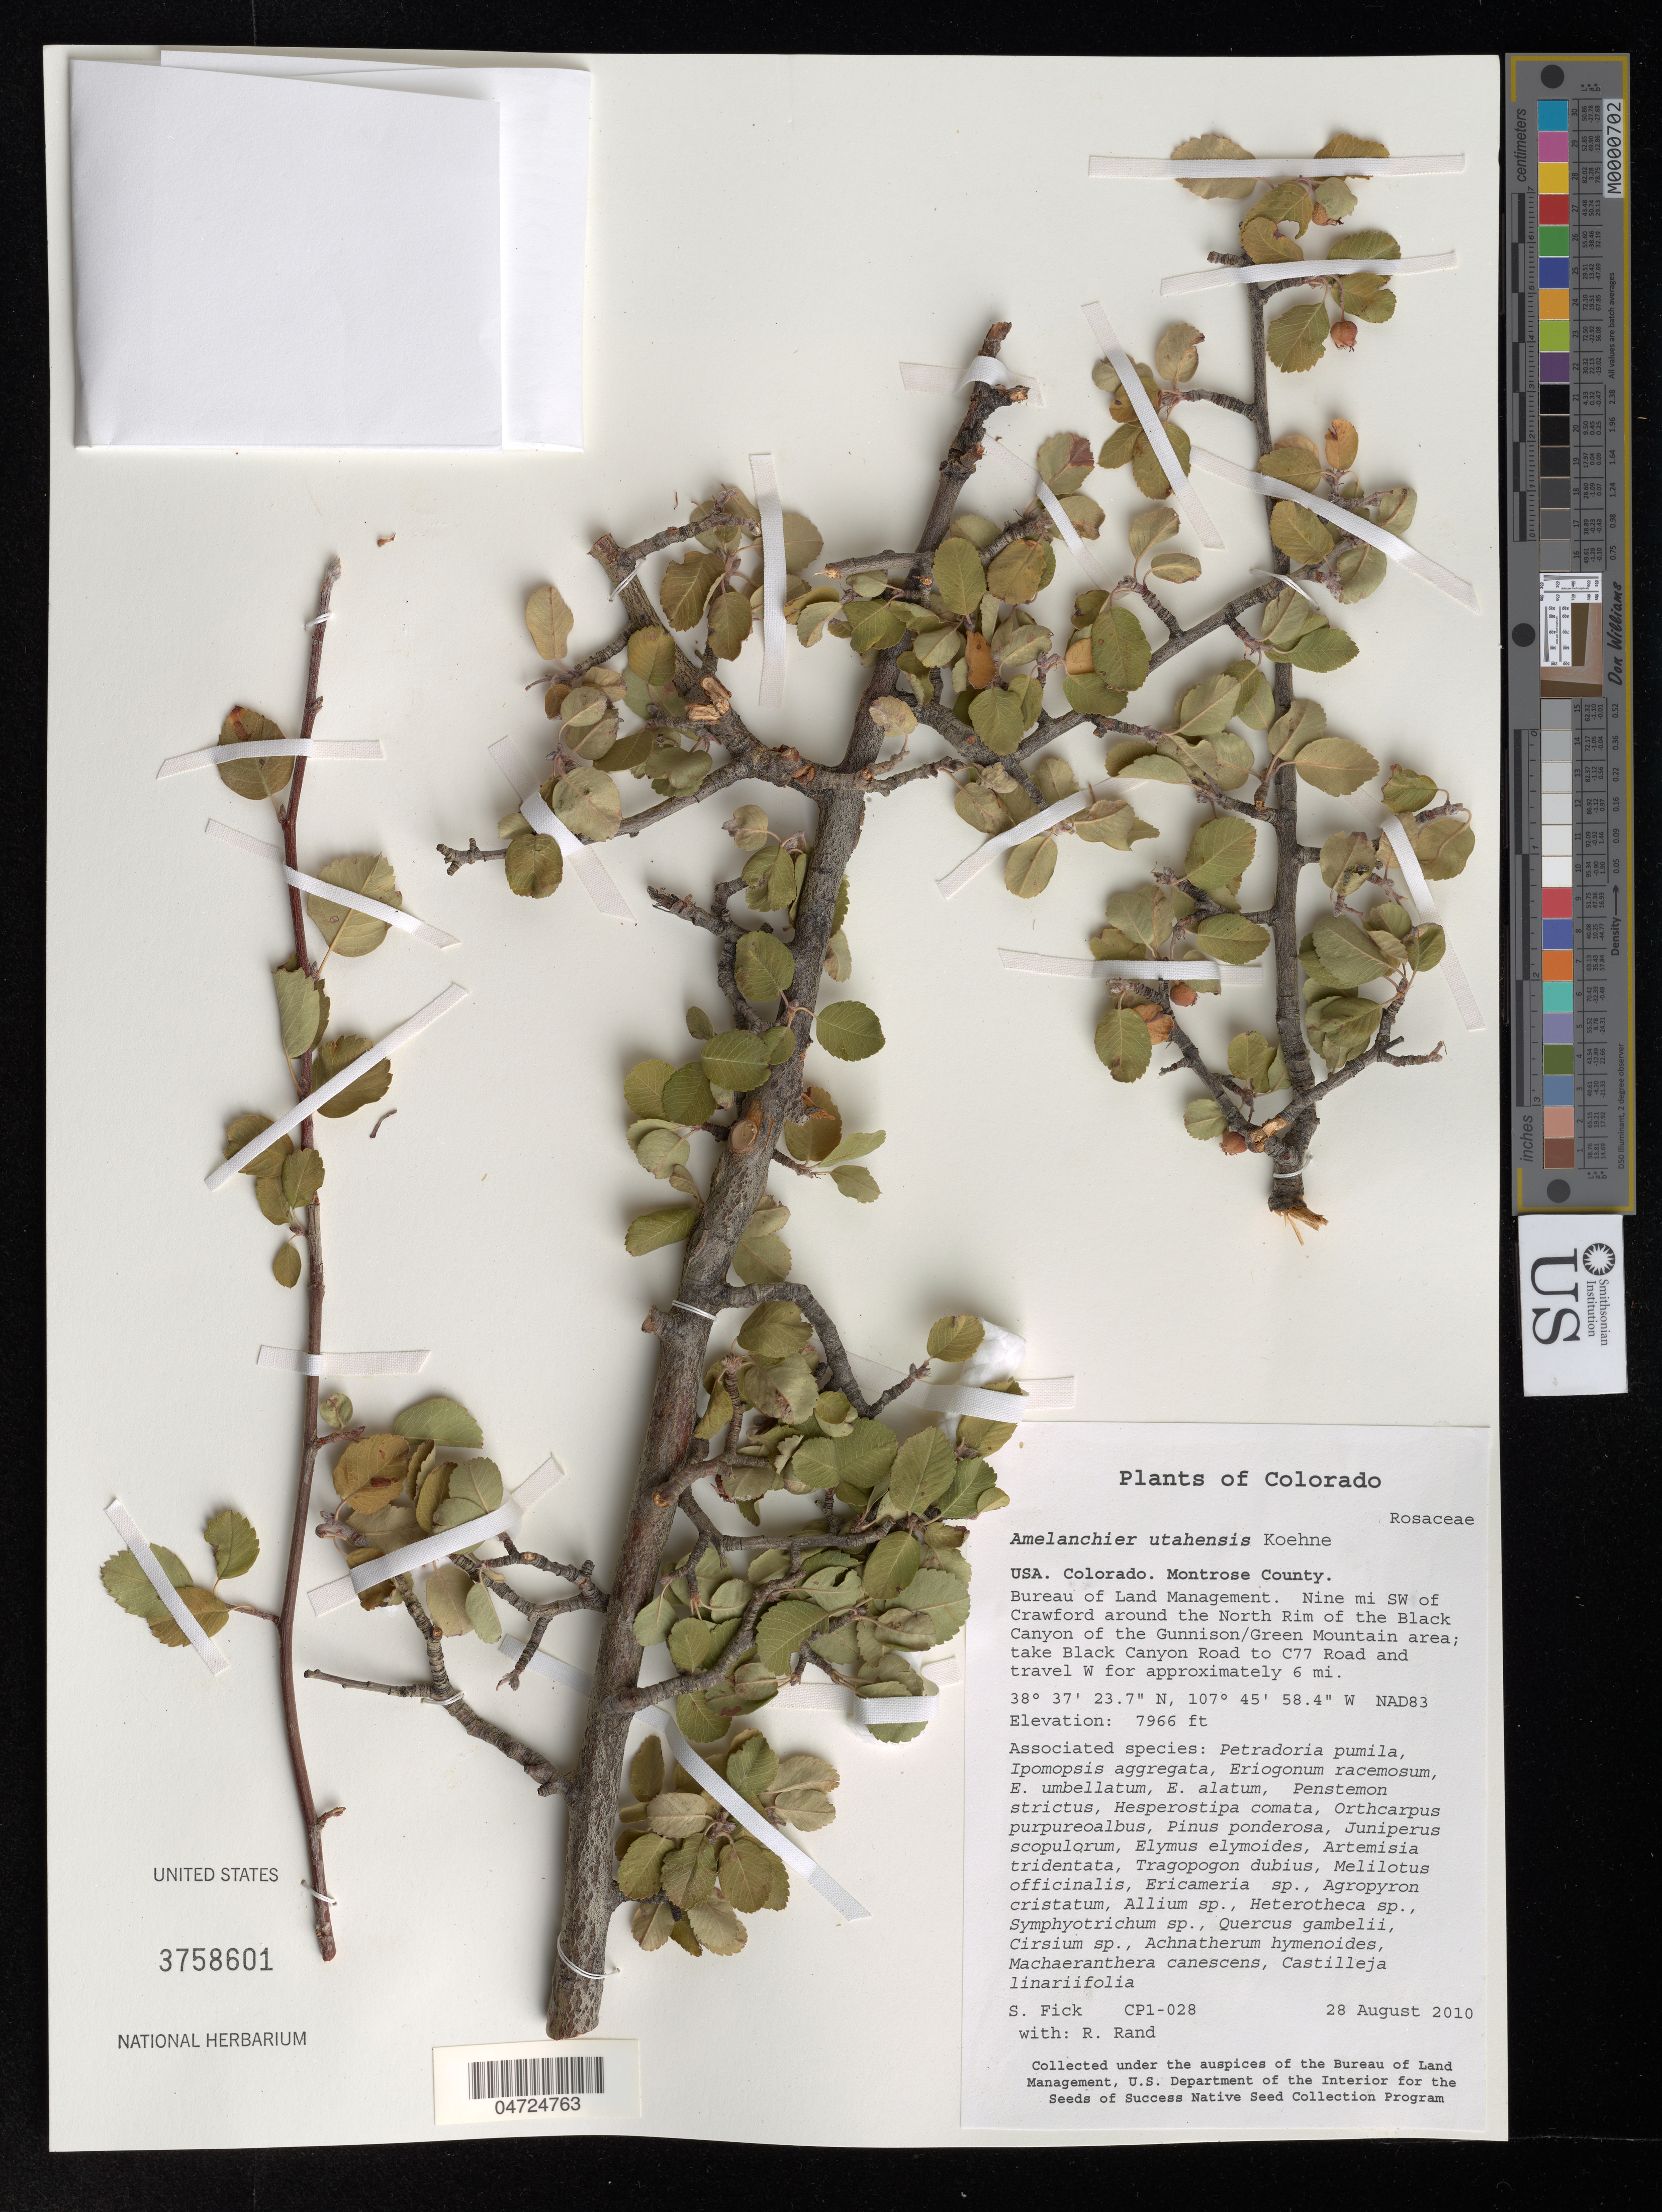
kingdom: Plantae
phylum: Tracheophyta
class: Magnoliopsida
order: Rosales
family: Rosaceae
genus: Amelanchier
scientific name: Amelanchier utahensis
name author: Koehne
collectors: S. Fick & R. Rand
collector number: CP1-028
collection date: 2010-08-28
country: United States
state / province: Colorado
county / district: Montrose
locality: Montrose County. Bureau of Land Management. Nine mi SW of Crawford around the North Rim of the Black Canyon of the Gunnison/Green Mountain area; take Black Canyon Road to C77 Road and travel W for approximately 6 mi. NAD83.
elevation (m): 2428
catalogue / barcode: US 3758601